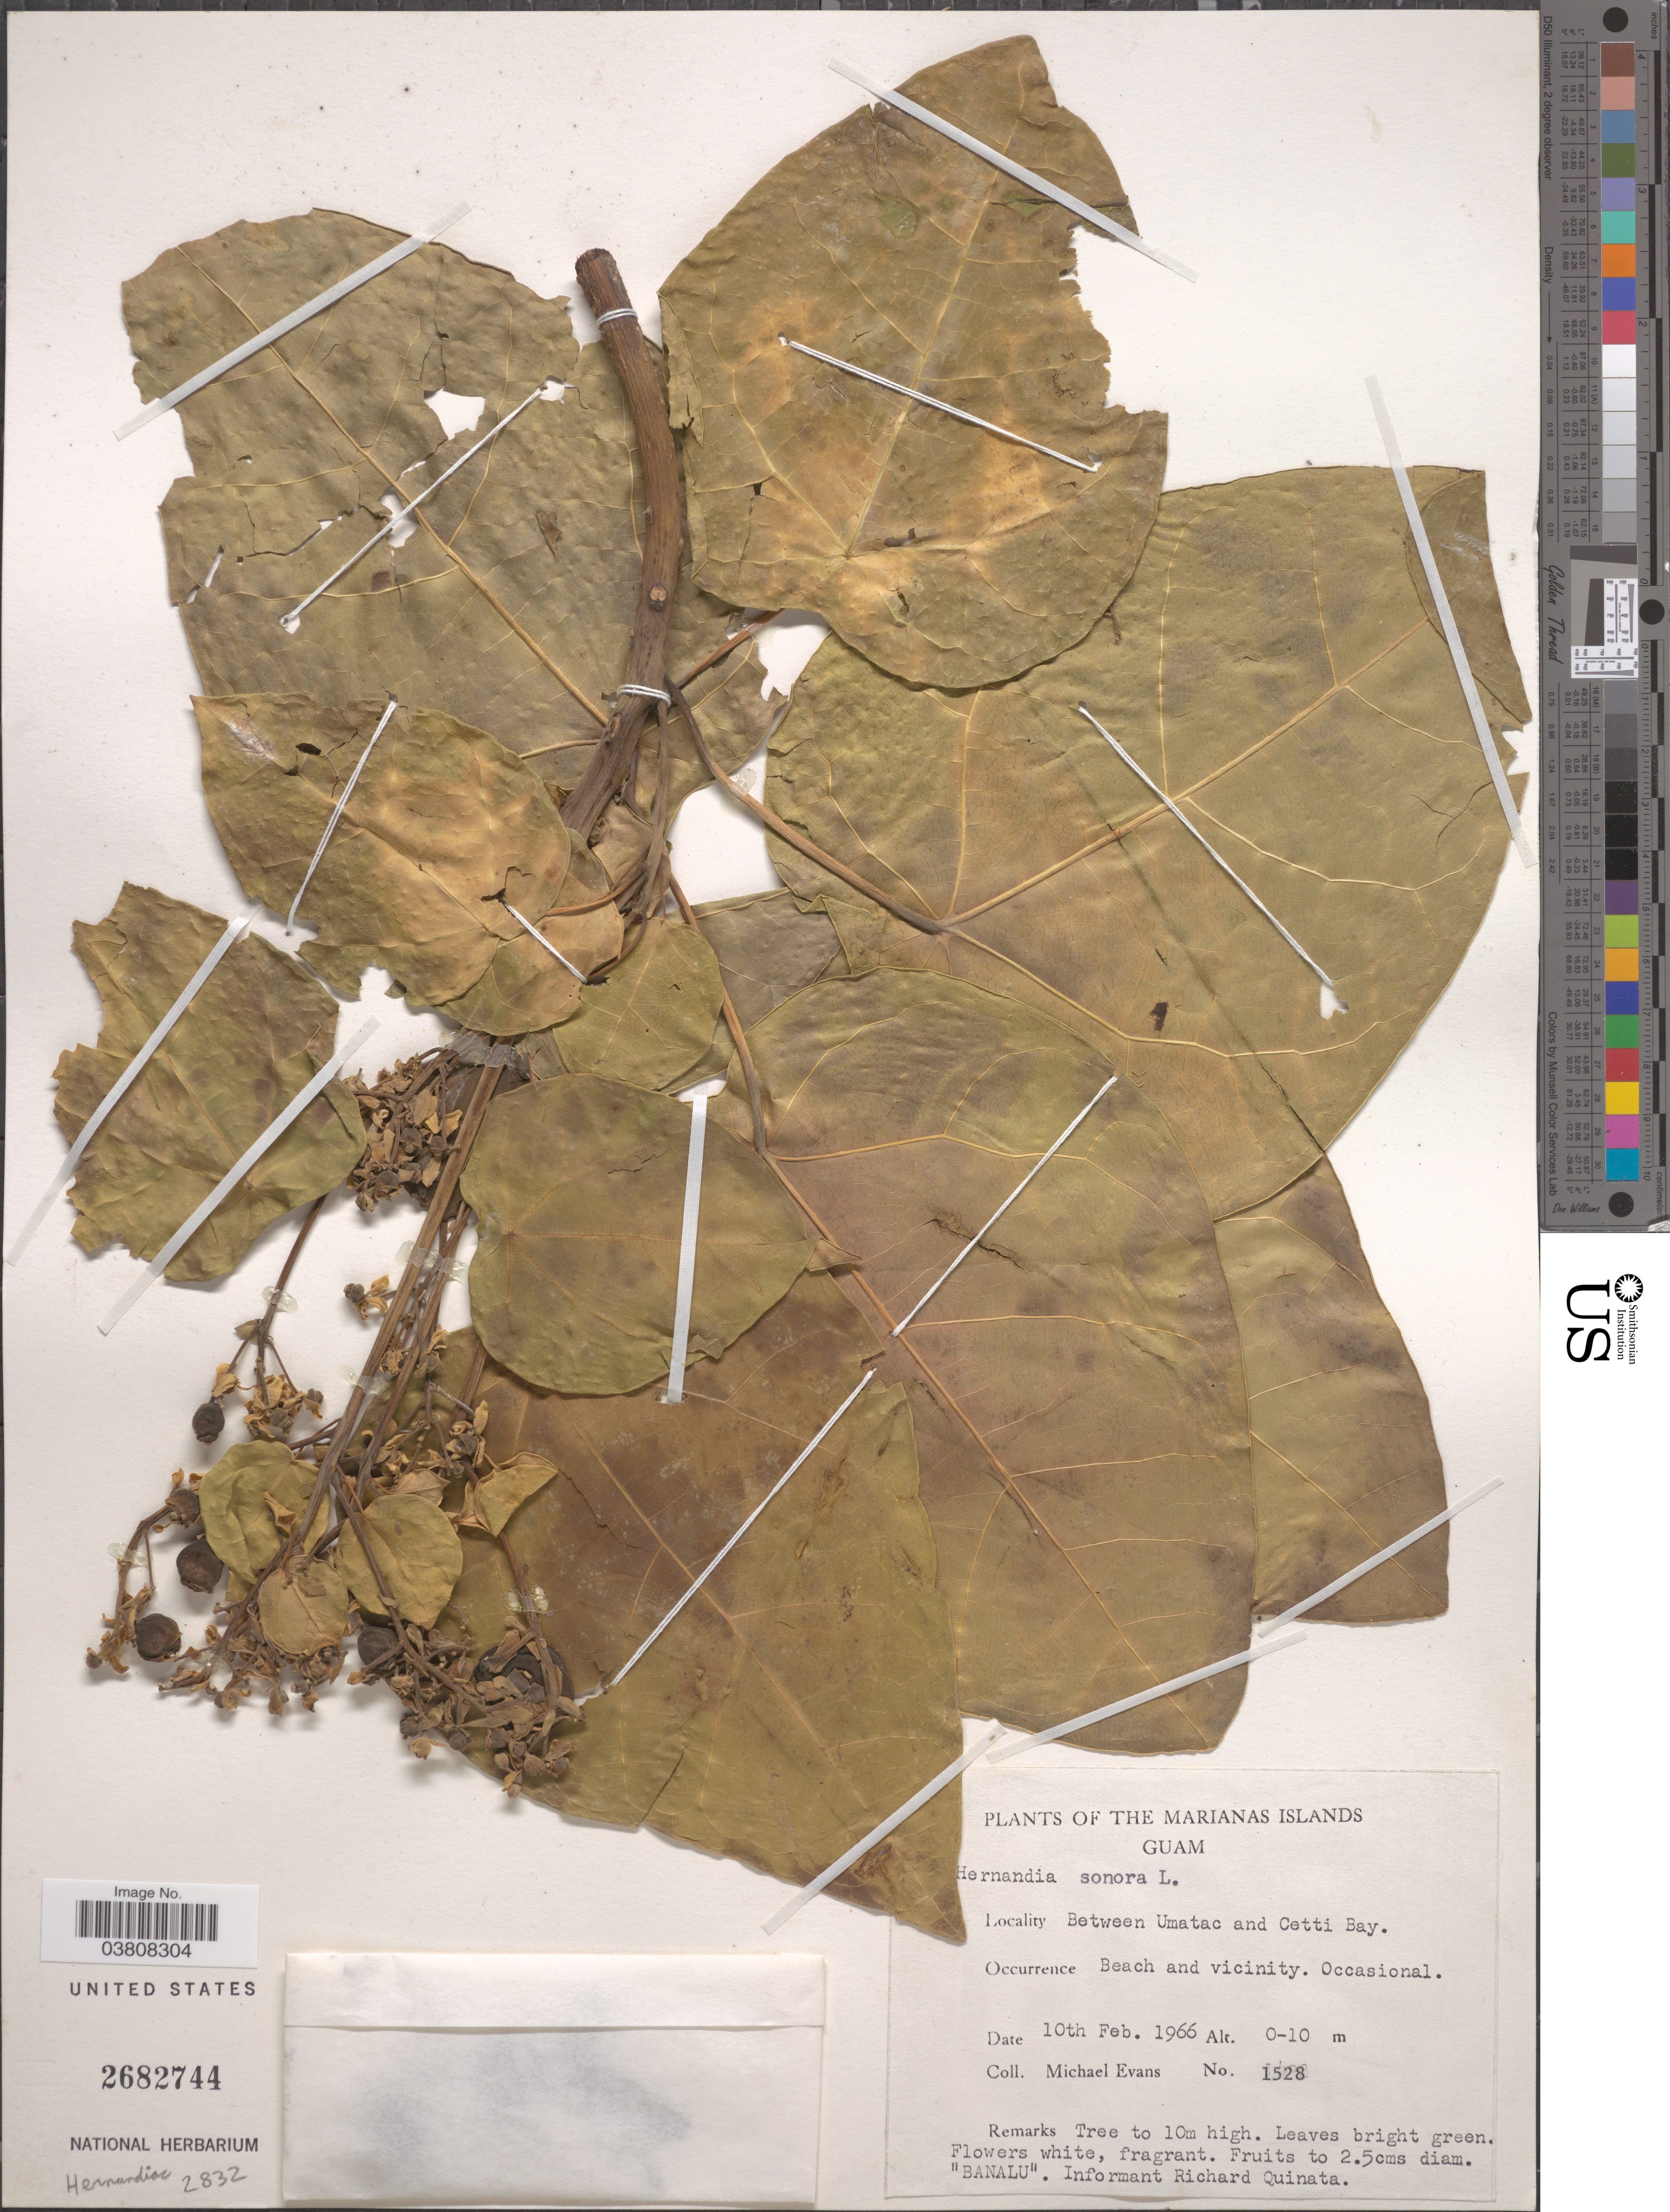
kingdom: Plantae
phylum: Tracheophyta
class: Magnoliopsida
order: Laurales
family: Hernandiaceae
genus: Hernandia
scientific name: Hernandia nymphaeifolia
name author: (C. Presl) Kubitzki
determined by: Strong, Mark T., (BOT), Smithsonian Institution - National Museum of Natural History (UNITED STATES)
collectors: M. Evans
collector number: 1528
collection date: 1966-02-10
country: Guam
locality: The Marianas Islands. Between Umatac and Cetti Bay. Beach and vicinity.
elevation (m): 0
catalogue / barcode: US 2682744